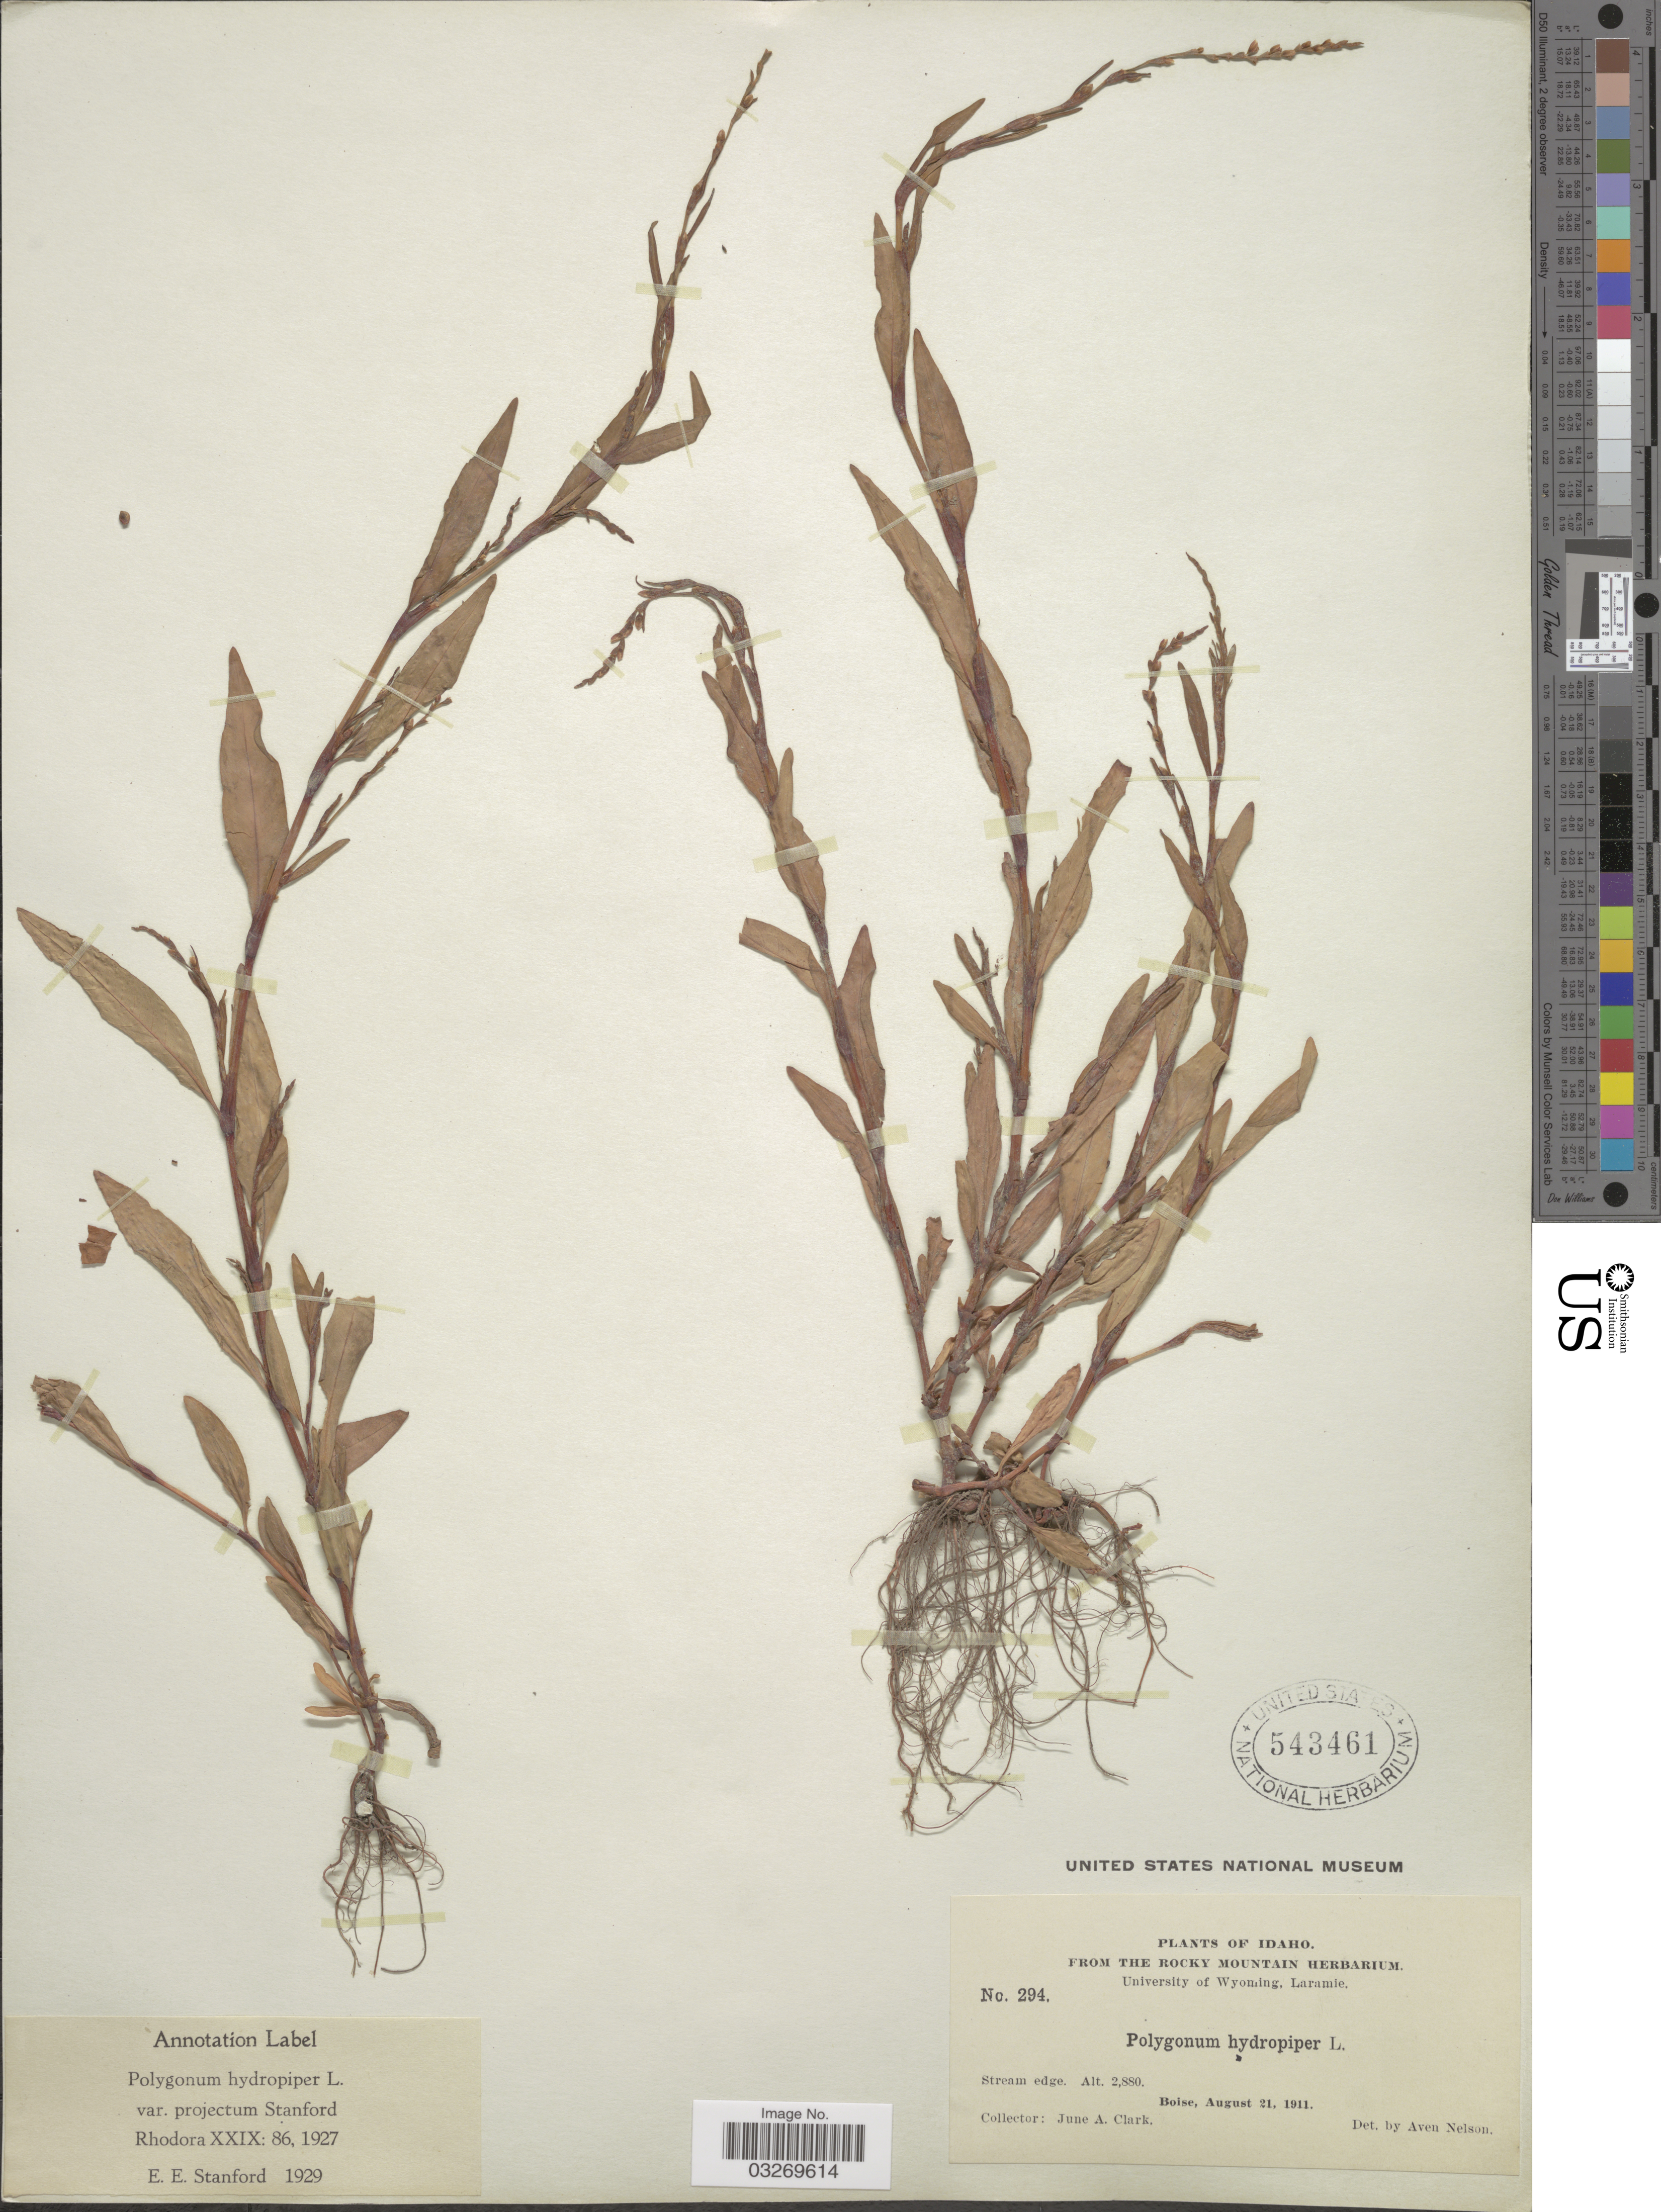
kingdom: Plantae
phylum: Tracheophyta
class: Magnoliopsida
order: Caryophyllales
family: Polygonaceae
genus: Persicaria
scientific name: Persicaria hydropiper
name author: (L.) Delarbre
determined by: Atha, D. E.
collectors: J. A. Clark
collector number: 294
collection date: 1911-08-21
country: United States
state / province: Idaho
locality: Boise.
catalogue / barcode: US 543461